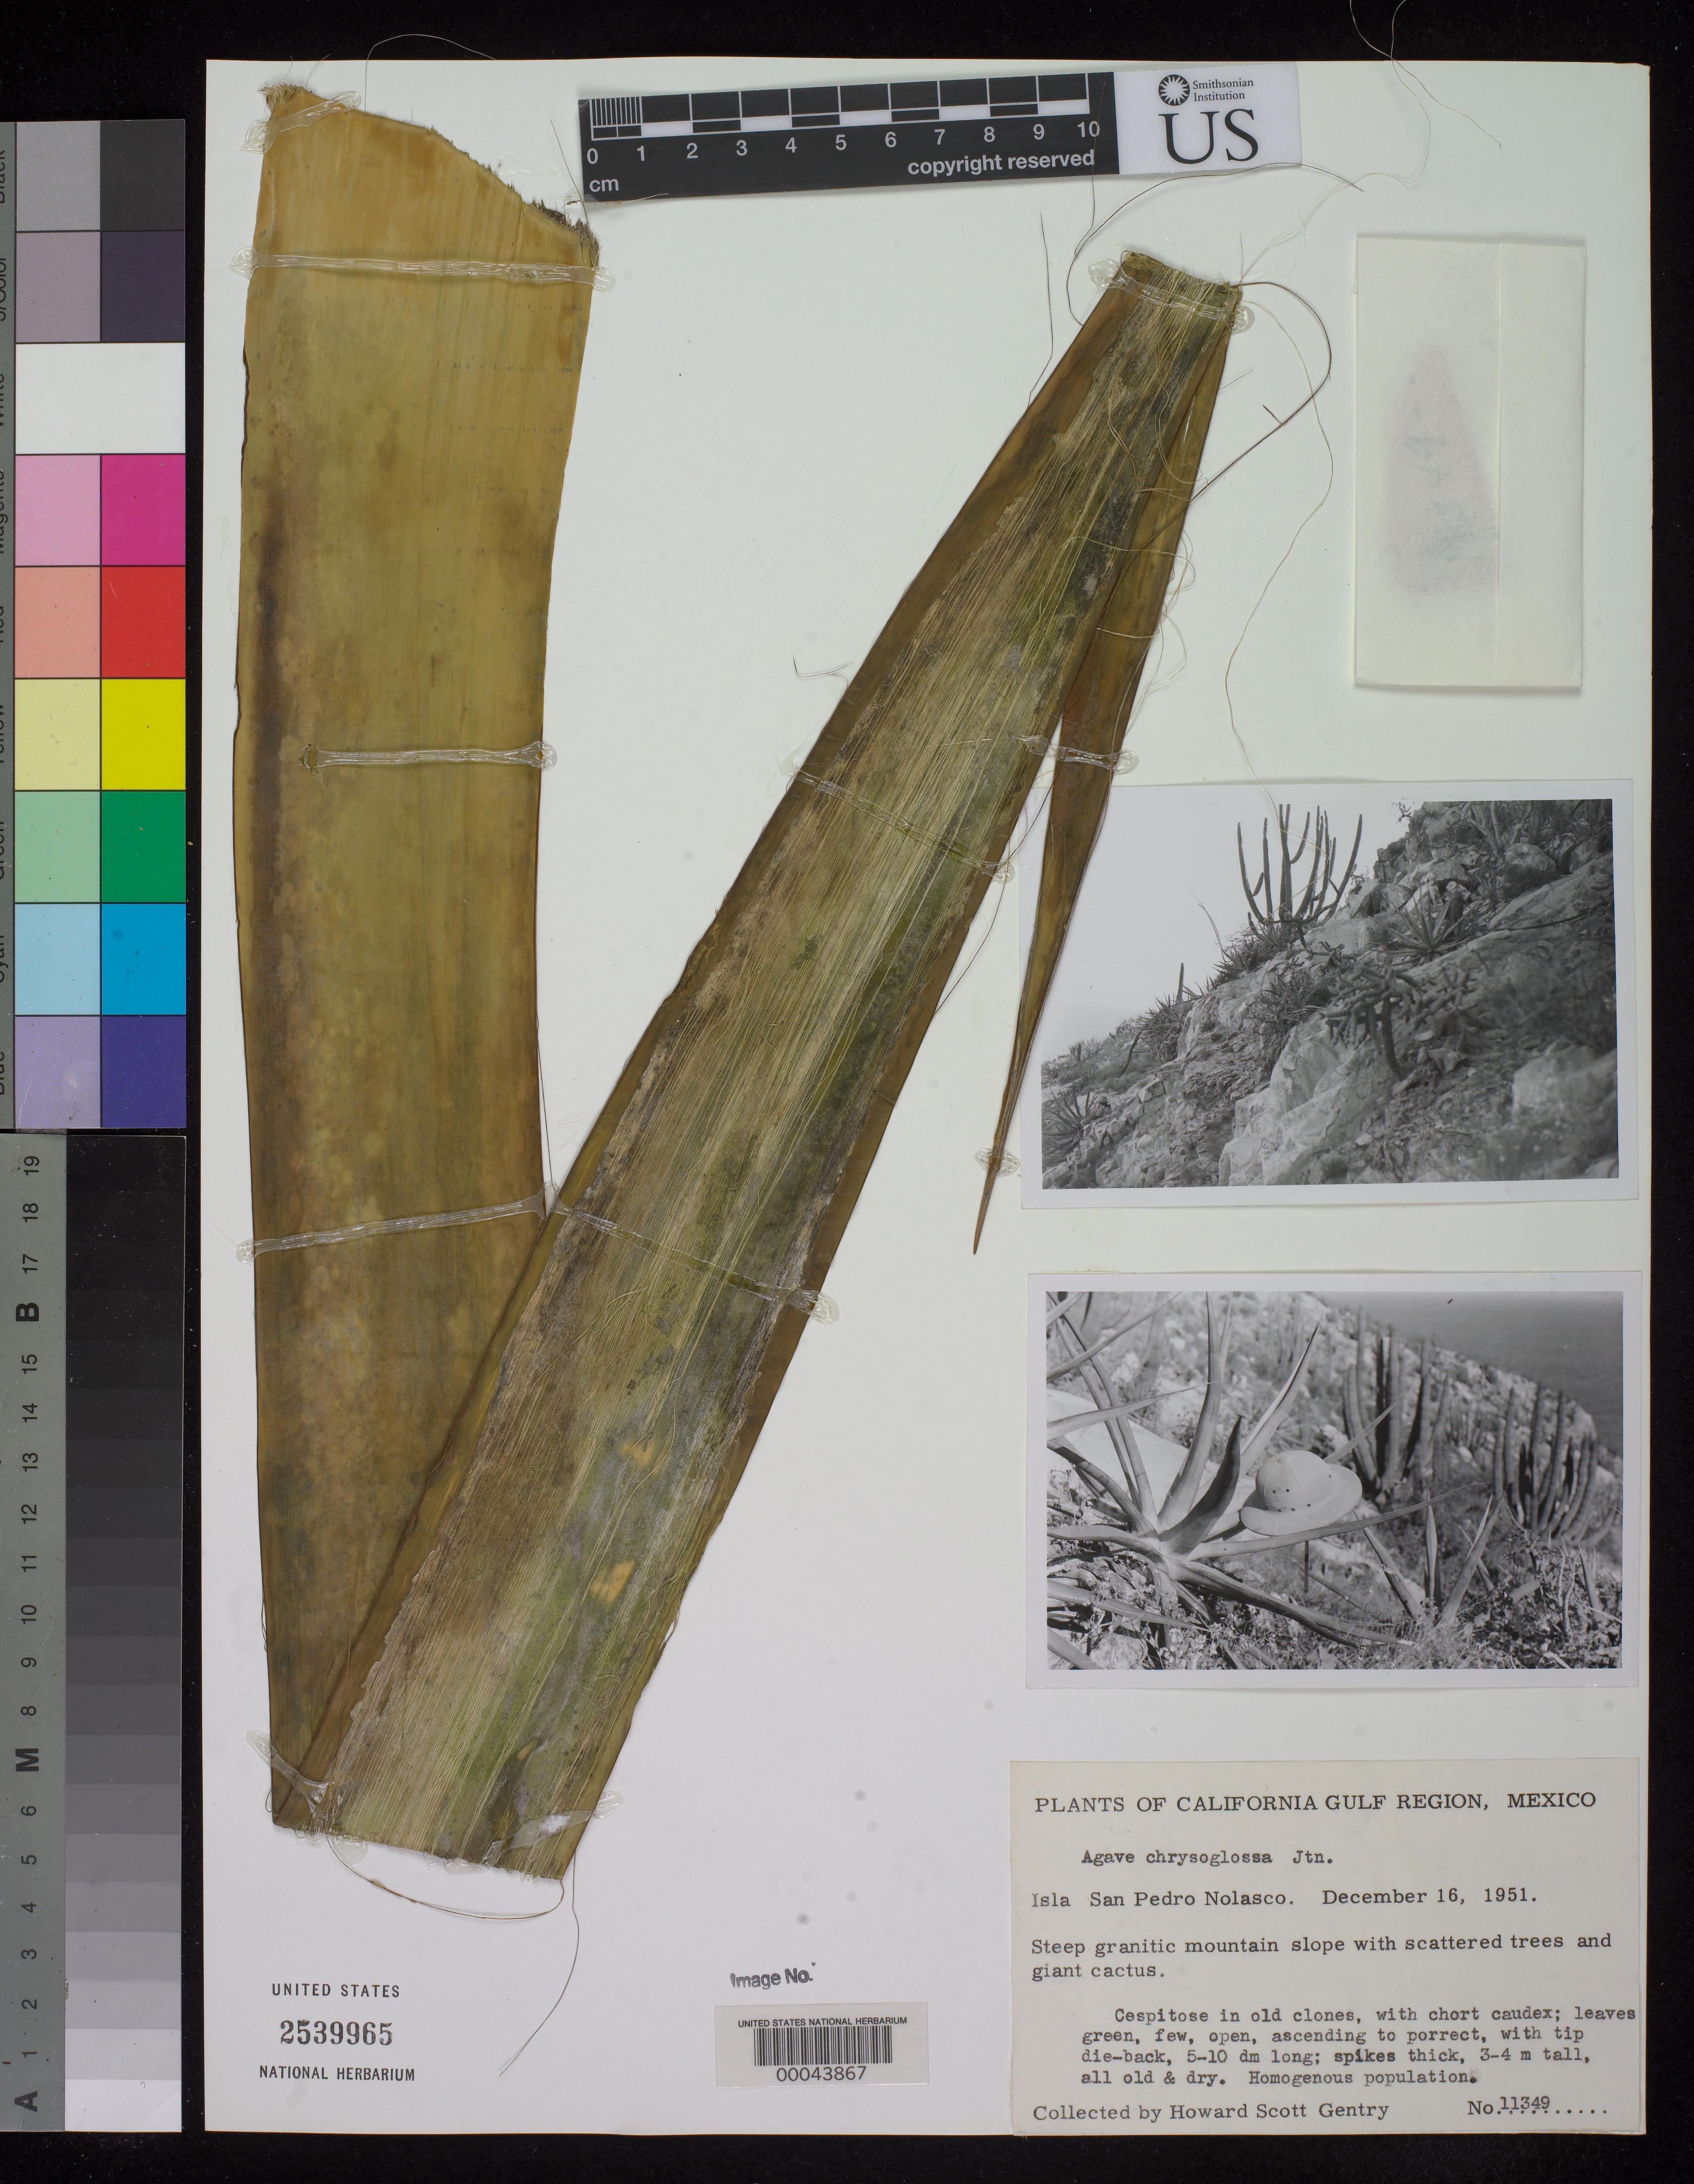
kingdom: Plantae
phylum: Tracheophyta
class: Liliopsida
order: Asparagales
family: Asparagaceae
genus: Agave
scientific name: Agave chrysoglossa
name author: I.M. Johnst.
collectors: H. S. Gentry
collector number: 11349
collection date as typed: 16 Dec 1951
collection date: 1951-12-16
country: Mexico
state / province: Sonora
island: San Pedro Nolasco Island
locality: California gulf region, isla san pedro nolasco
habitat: Steep granitic mountain slope w/scattered trees & giant cactus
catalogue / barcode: US 2539965